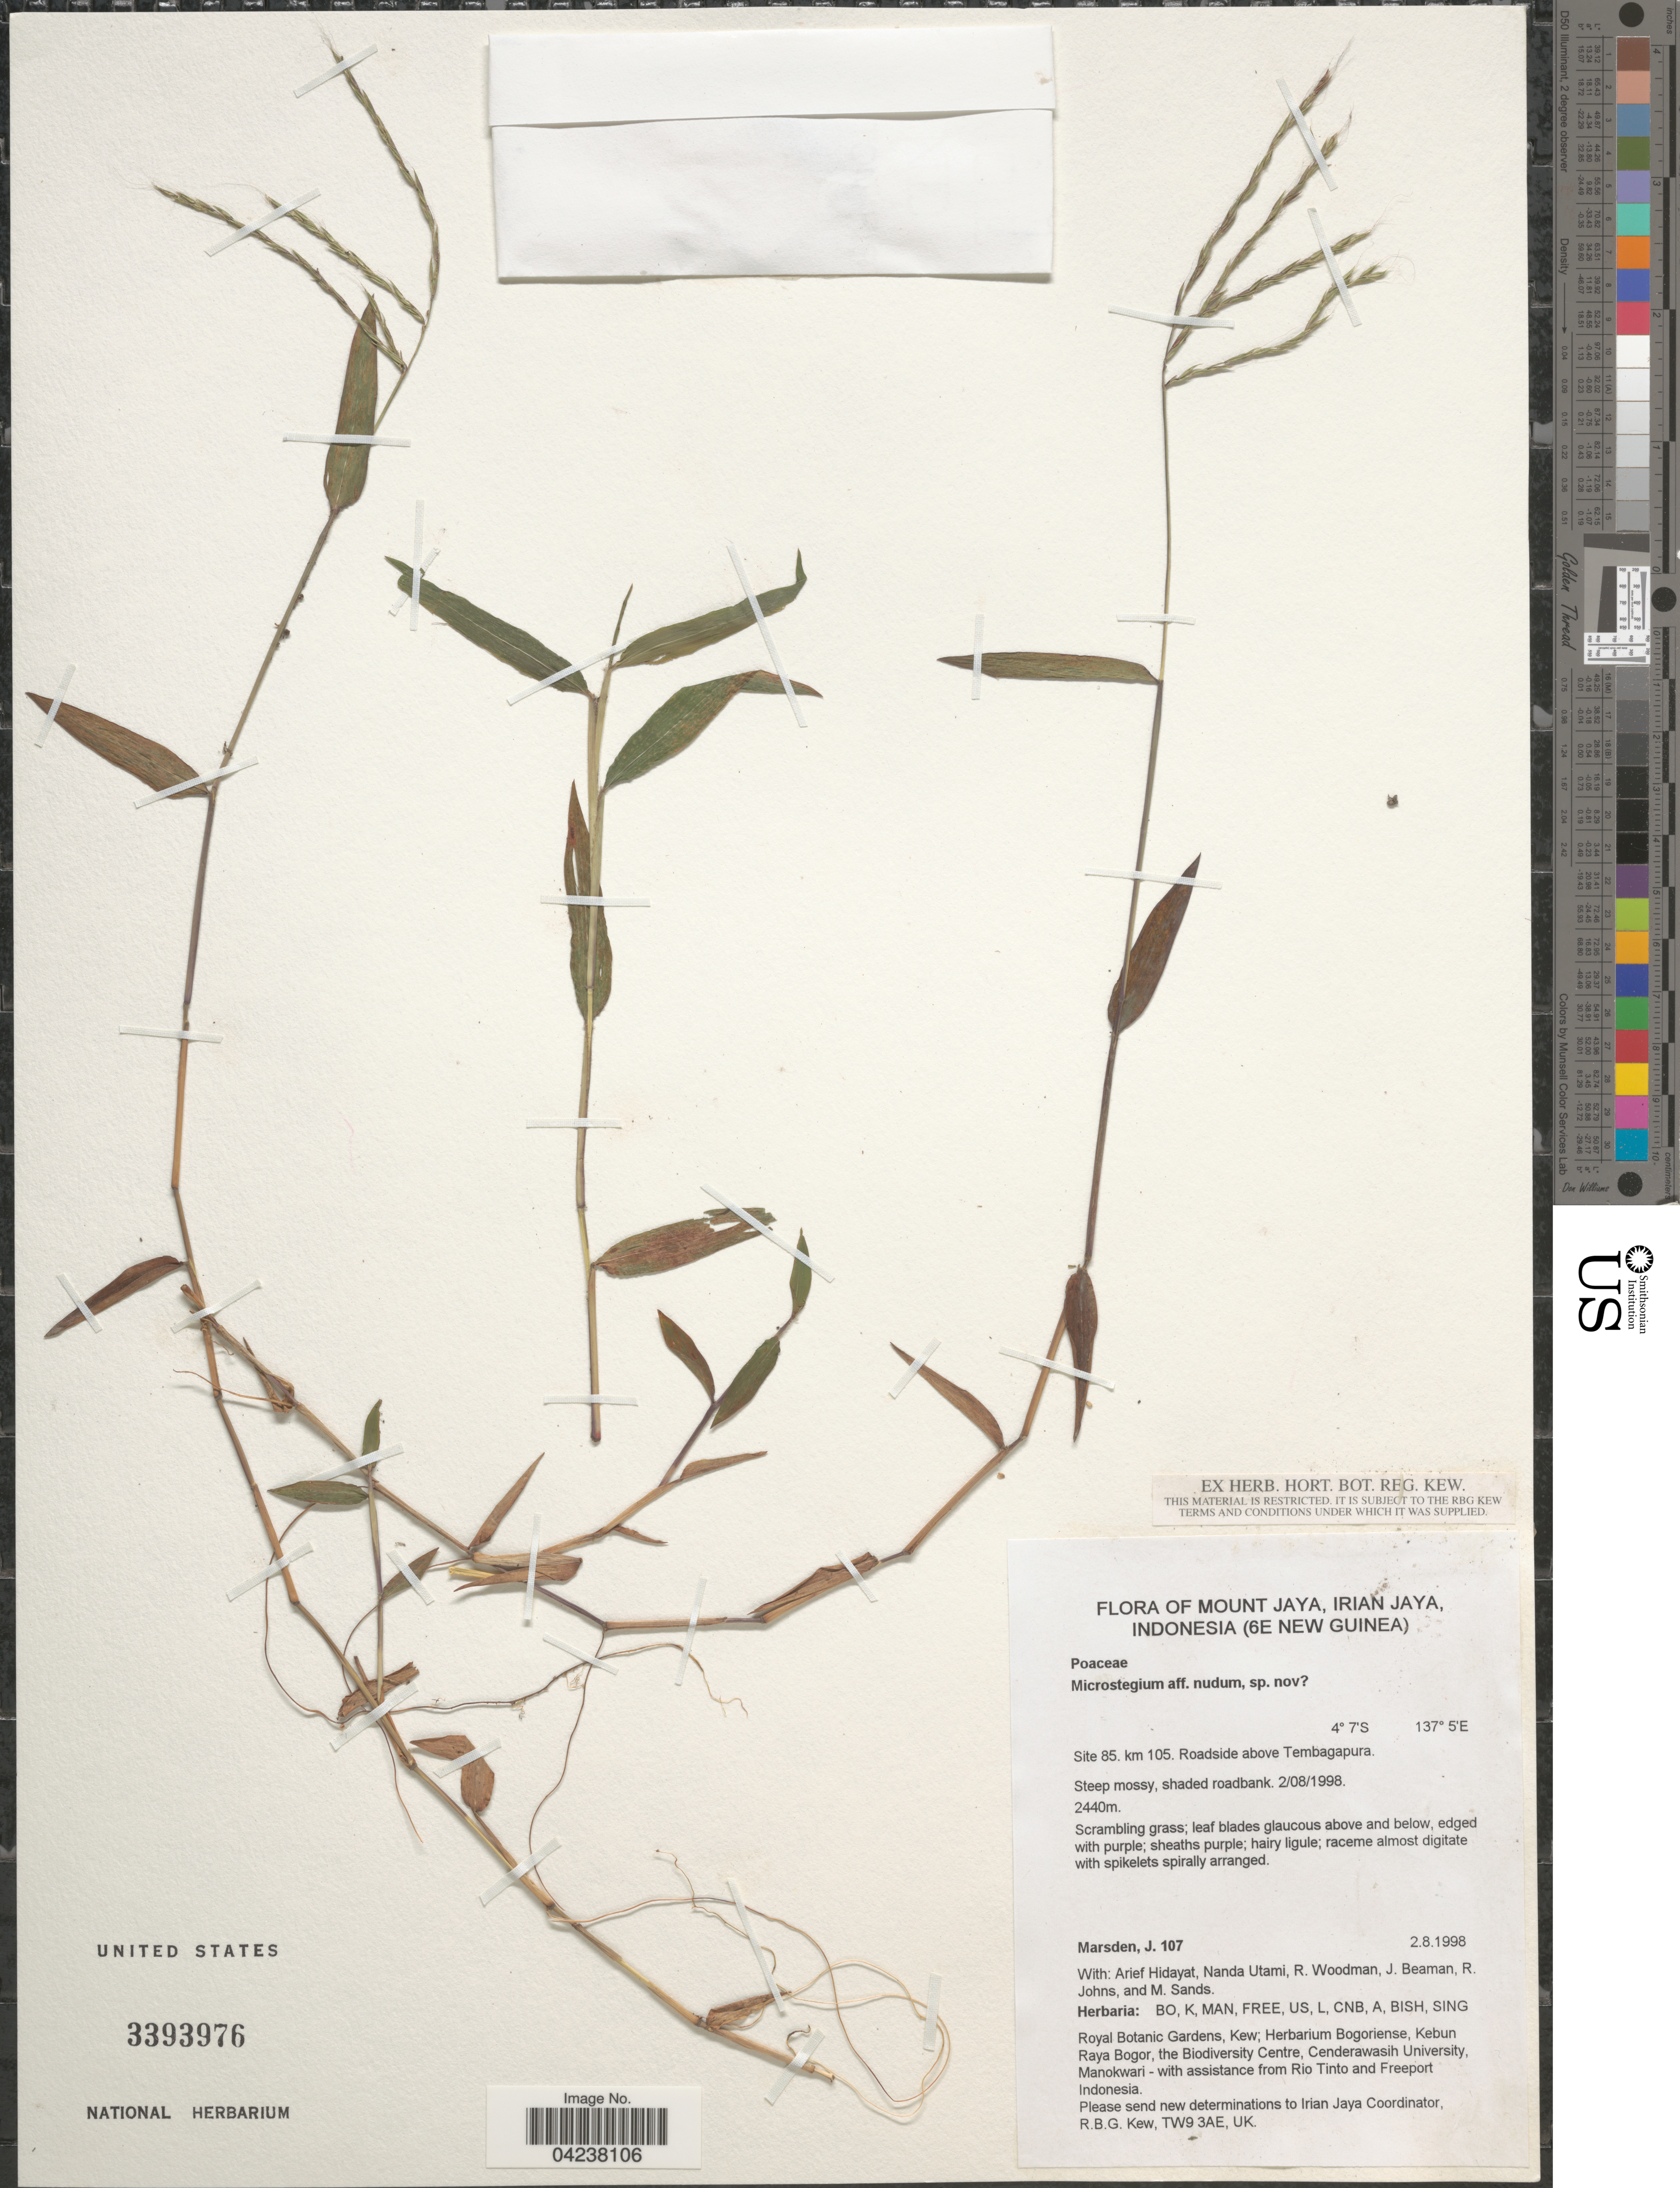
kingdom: Plantae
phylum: Tracheophyta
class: Liliopsida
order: Poales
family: Poaceae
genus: Microstegium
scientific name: Microstegium nudum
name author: (Trin.) A. Camus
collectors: J. Marsden, A. Hidayat, N. Utami & R. Woodman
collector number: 107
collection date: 1998-08-02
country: Indonesia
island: New Guinea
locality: Mount Jaya, Irian Jaya (6E New Guinea). Site 85. km 105. Roadside above Tembagapura.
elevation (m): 2440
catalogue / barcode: US 3393976